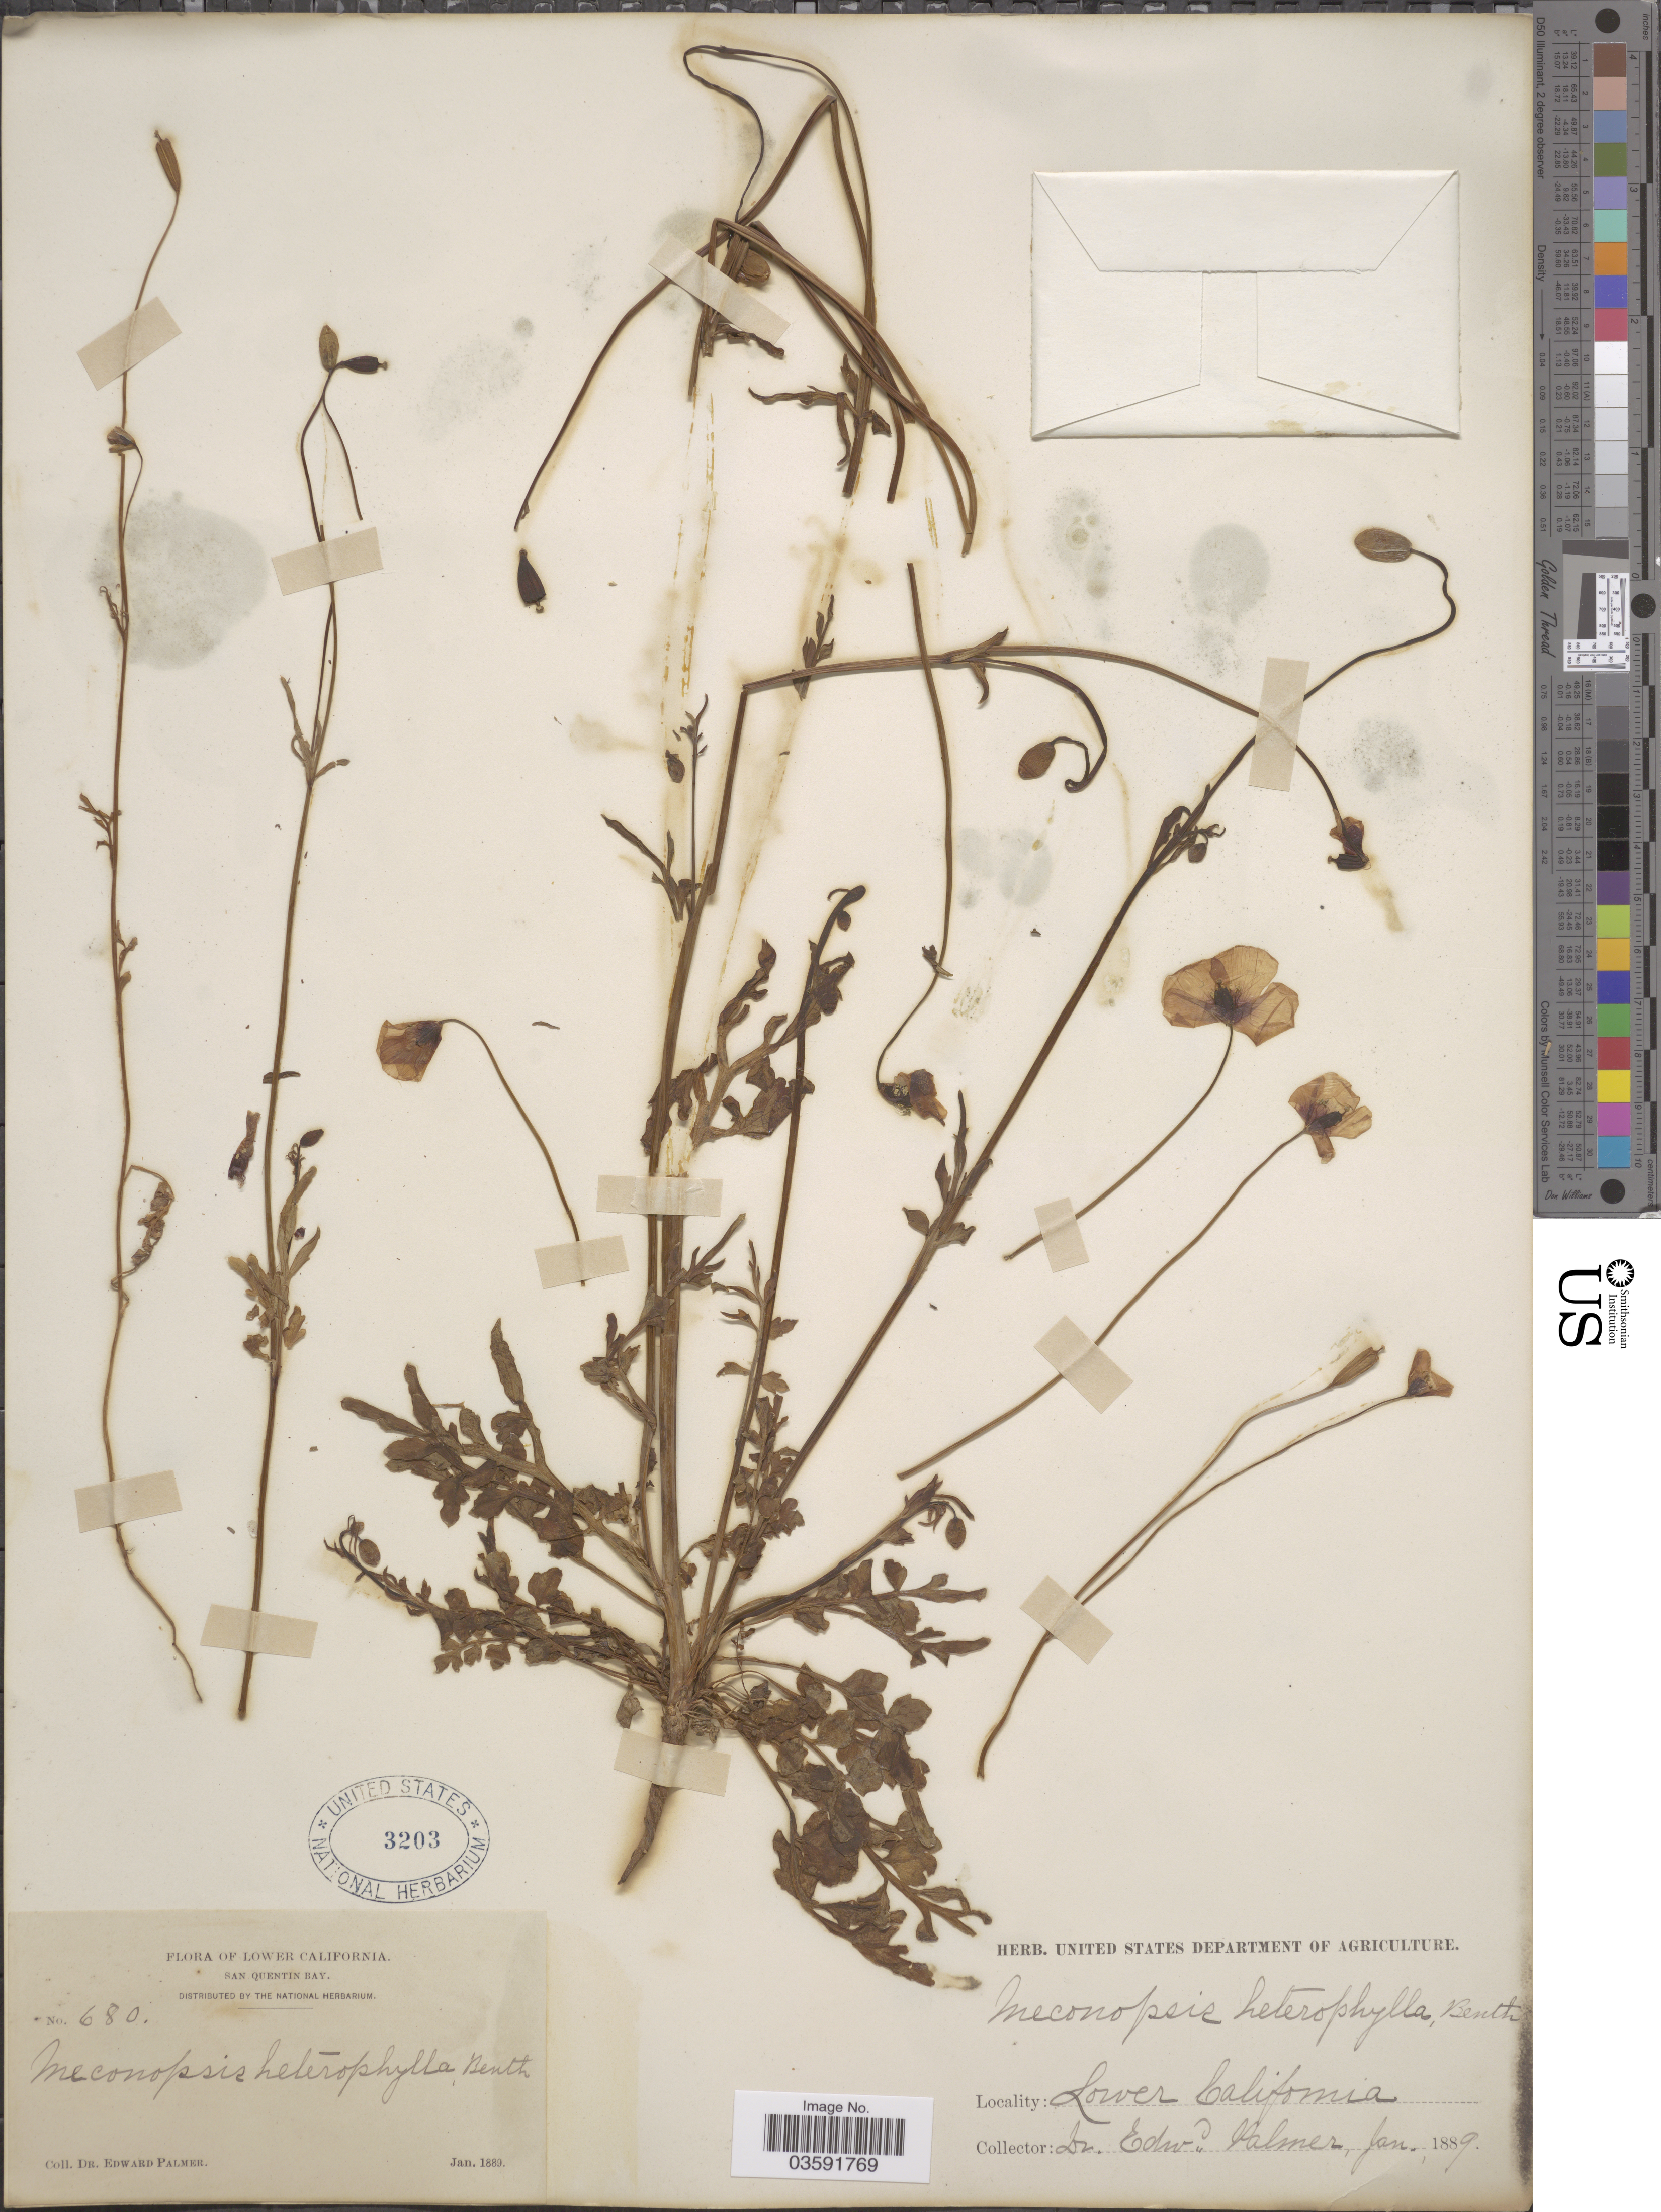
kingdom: Plantae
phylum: Tracheophyta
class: Magnoliopsida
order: Ranunculales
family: Papaveraceae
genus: Papaver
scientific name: Papaver heterophyllum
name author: (Benth.) Greene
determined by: Strong, M. T., (US), Smithsonian Institution - National Museum of Natural History (UNITED STATES)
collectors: E. Palmer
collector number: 680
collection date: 1889-01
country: Mexico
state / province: Baja California Norte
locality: Lower California. San Quentin Bay.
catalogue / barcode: US 3203